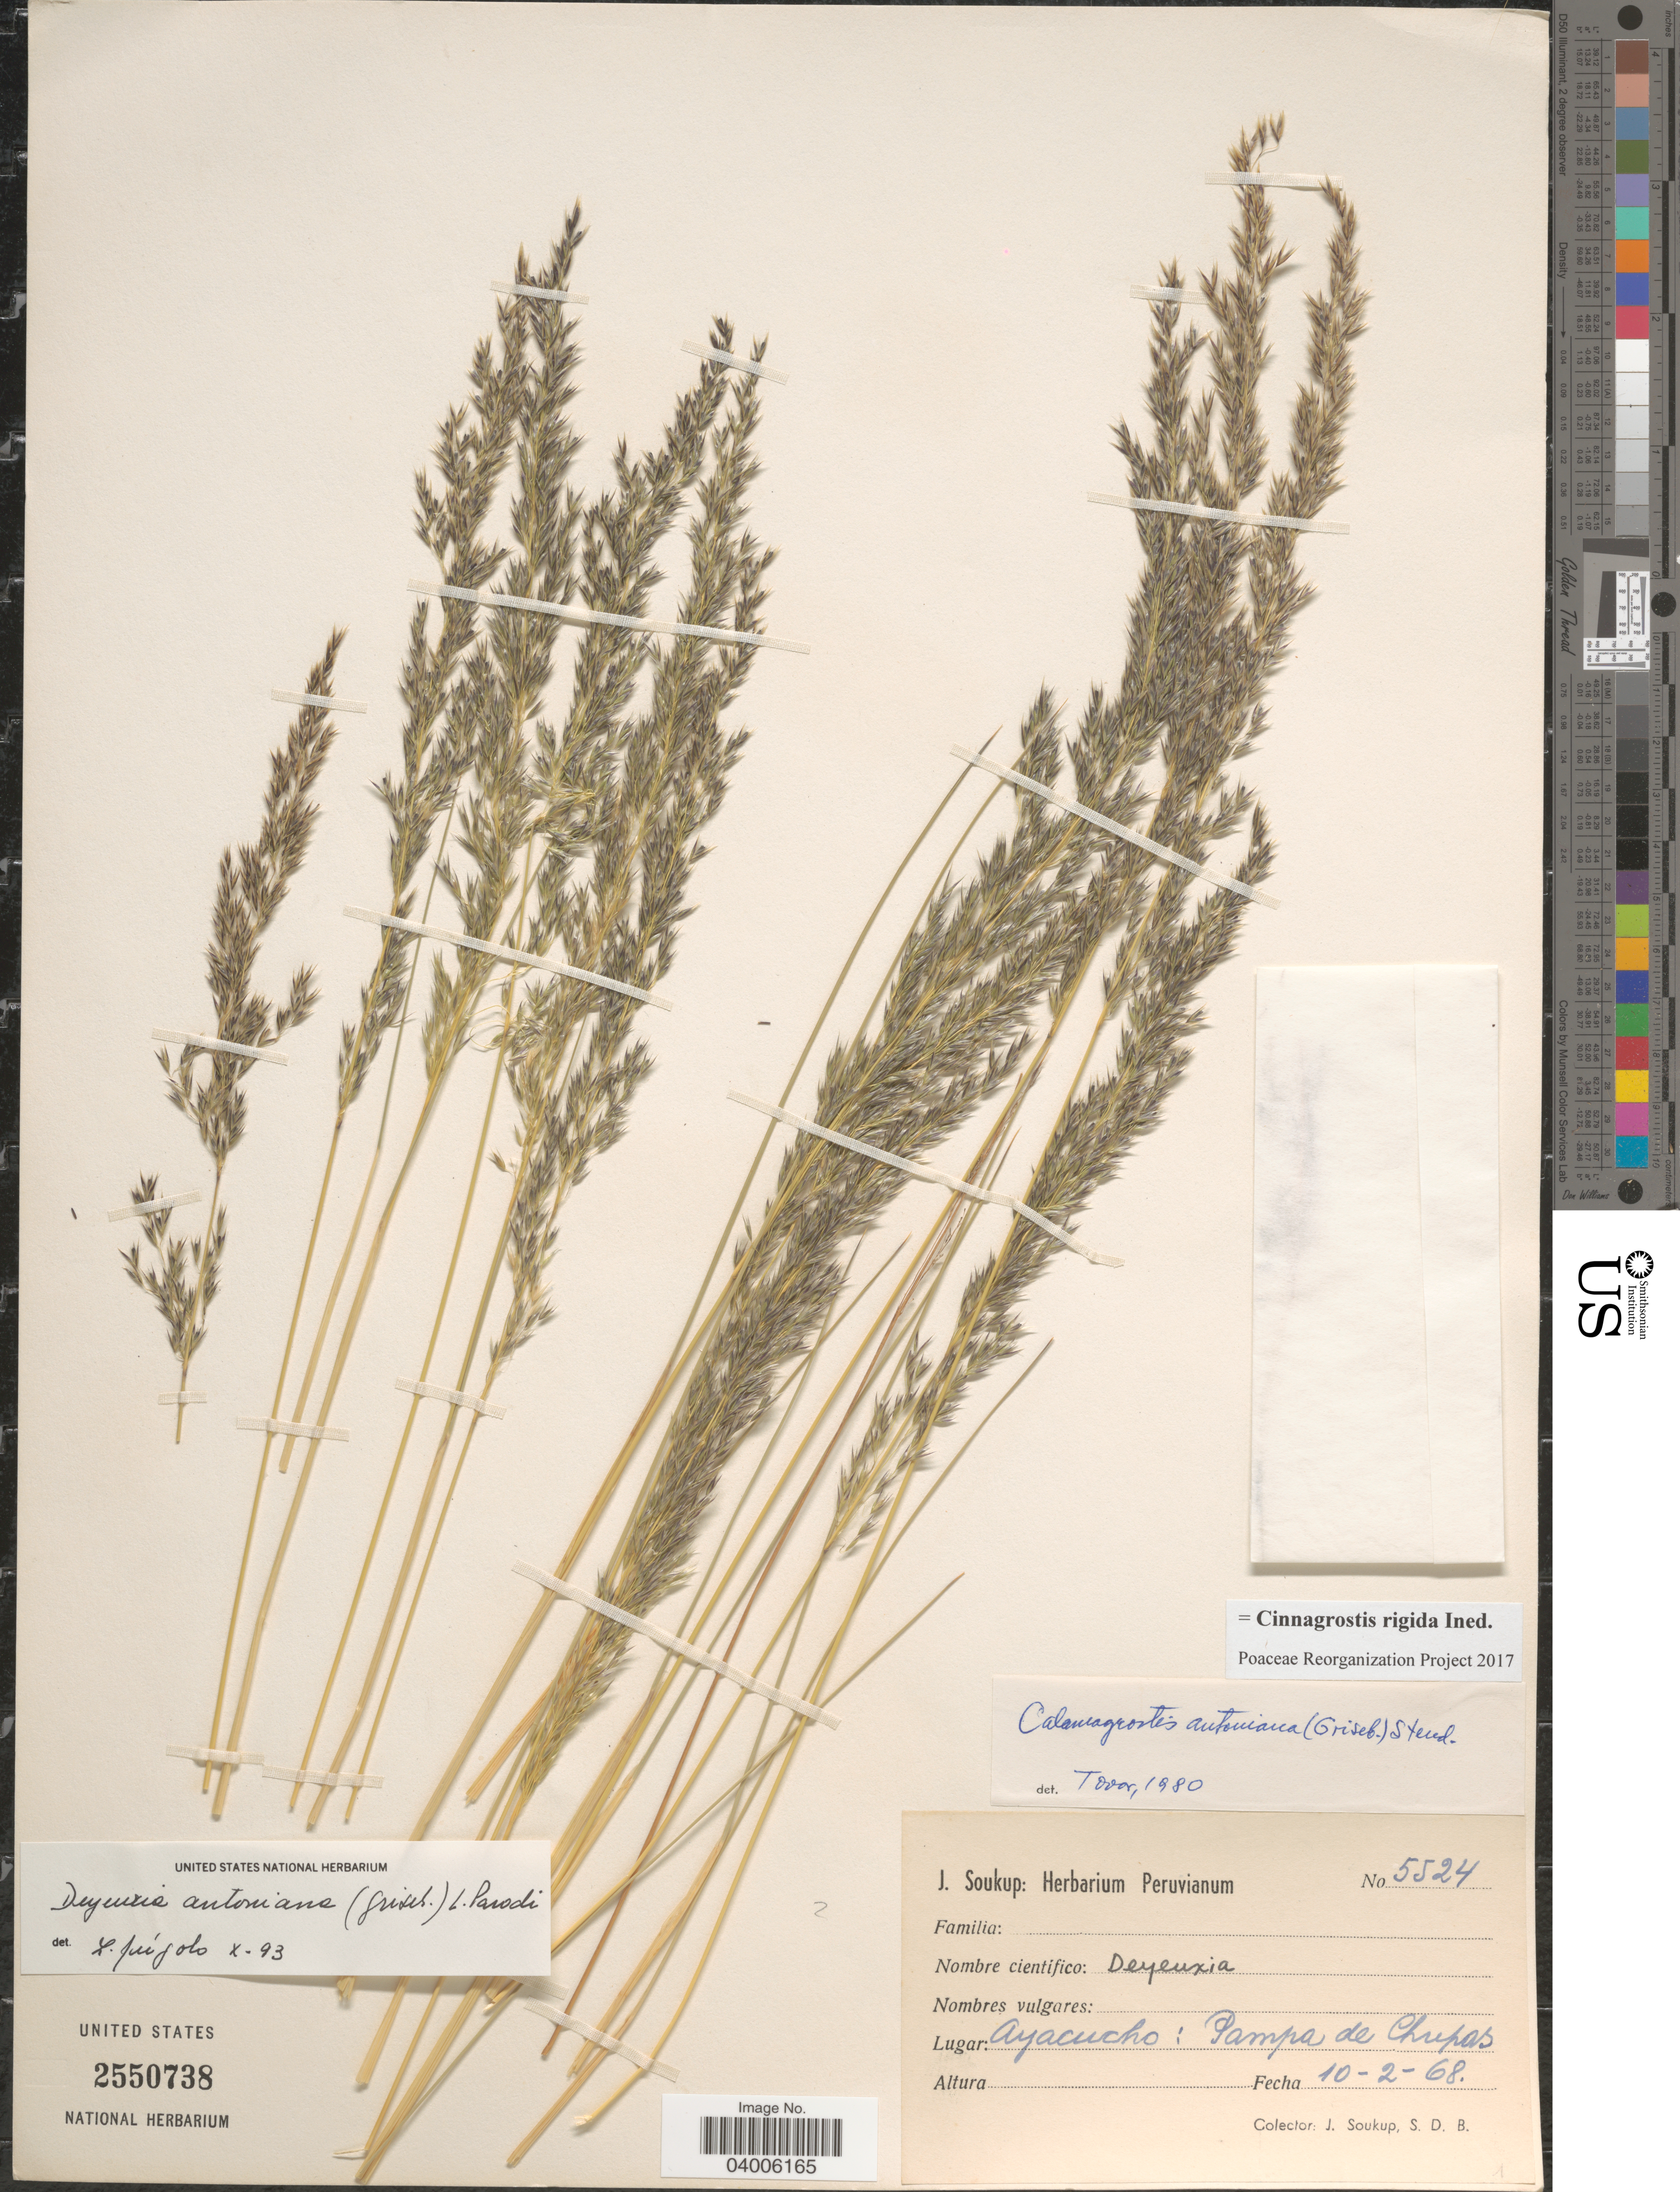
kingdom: Plantae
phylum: Tracheophyta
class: Liliopsida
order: Poales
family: Poaceae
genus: Cinnagrostis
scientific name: Cinnagrostis rigida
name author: (Kunth) P.M. Peterson et al.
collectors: J. Soukup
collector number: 5524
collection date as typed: Transcribed d/m/y: 10/2/68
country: Peru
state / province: Ayacucho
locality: Pampa de Chupas.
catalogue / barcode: US 2550738